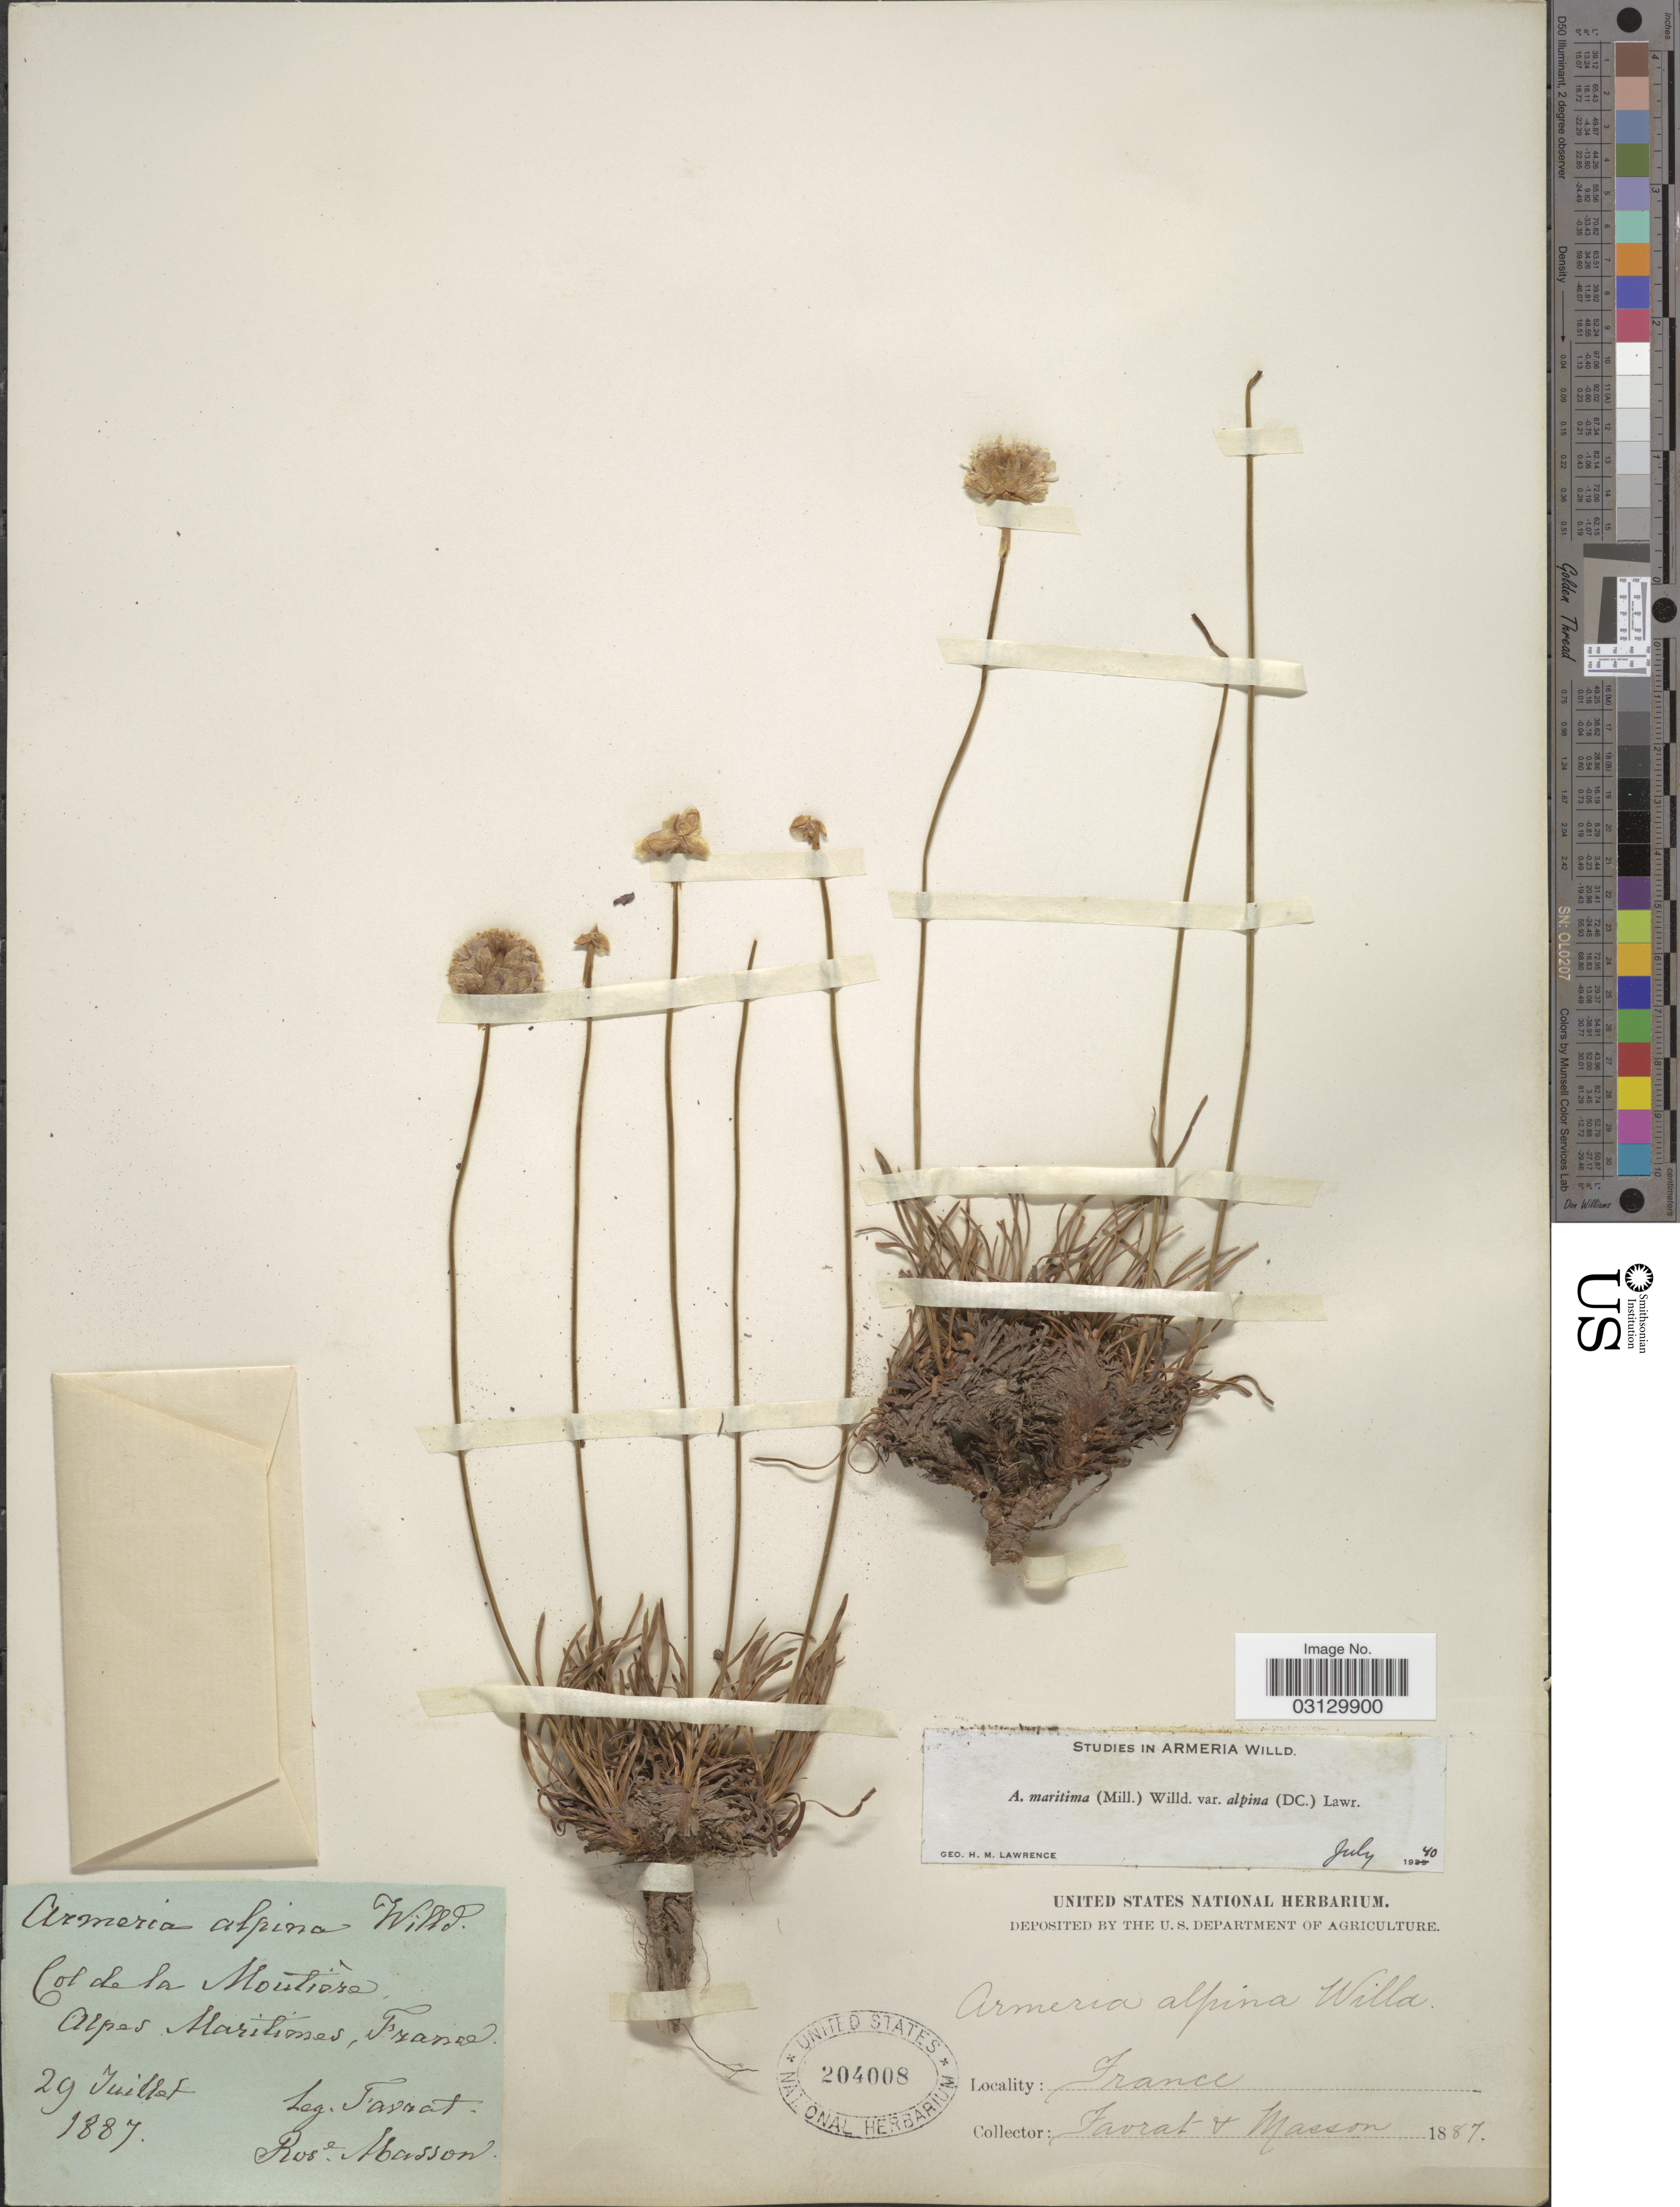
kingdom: Plantae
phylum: Tracheophyta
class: Magnoliopsida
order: Caryophyllales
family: Plumbaginaceae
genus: Armeria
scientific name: Armeria maritima subsp. alpina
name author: (Willd.) P. Silva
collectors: L. Favrat & R. Masson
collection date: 1887-07-29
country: France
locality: Col de la Moutière, Alpes Maritiones.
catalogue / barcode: US 204008